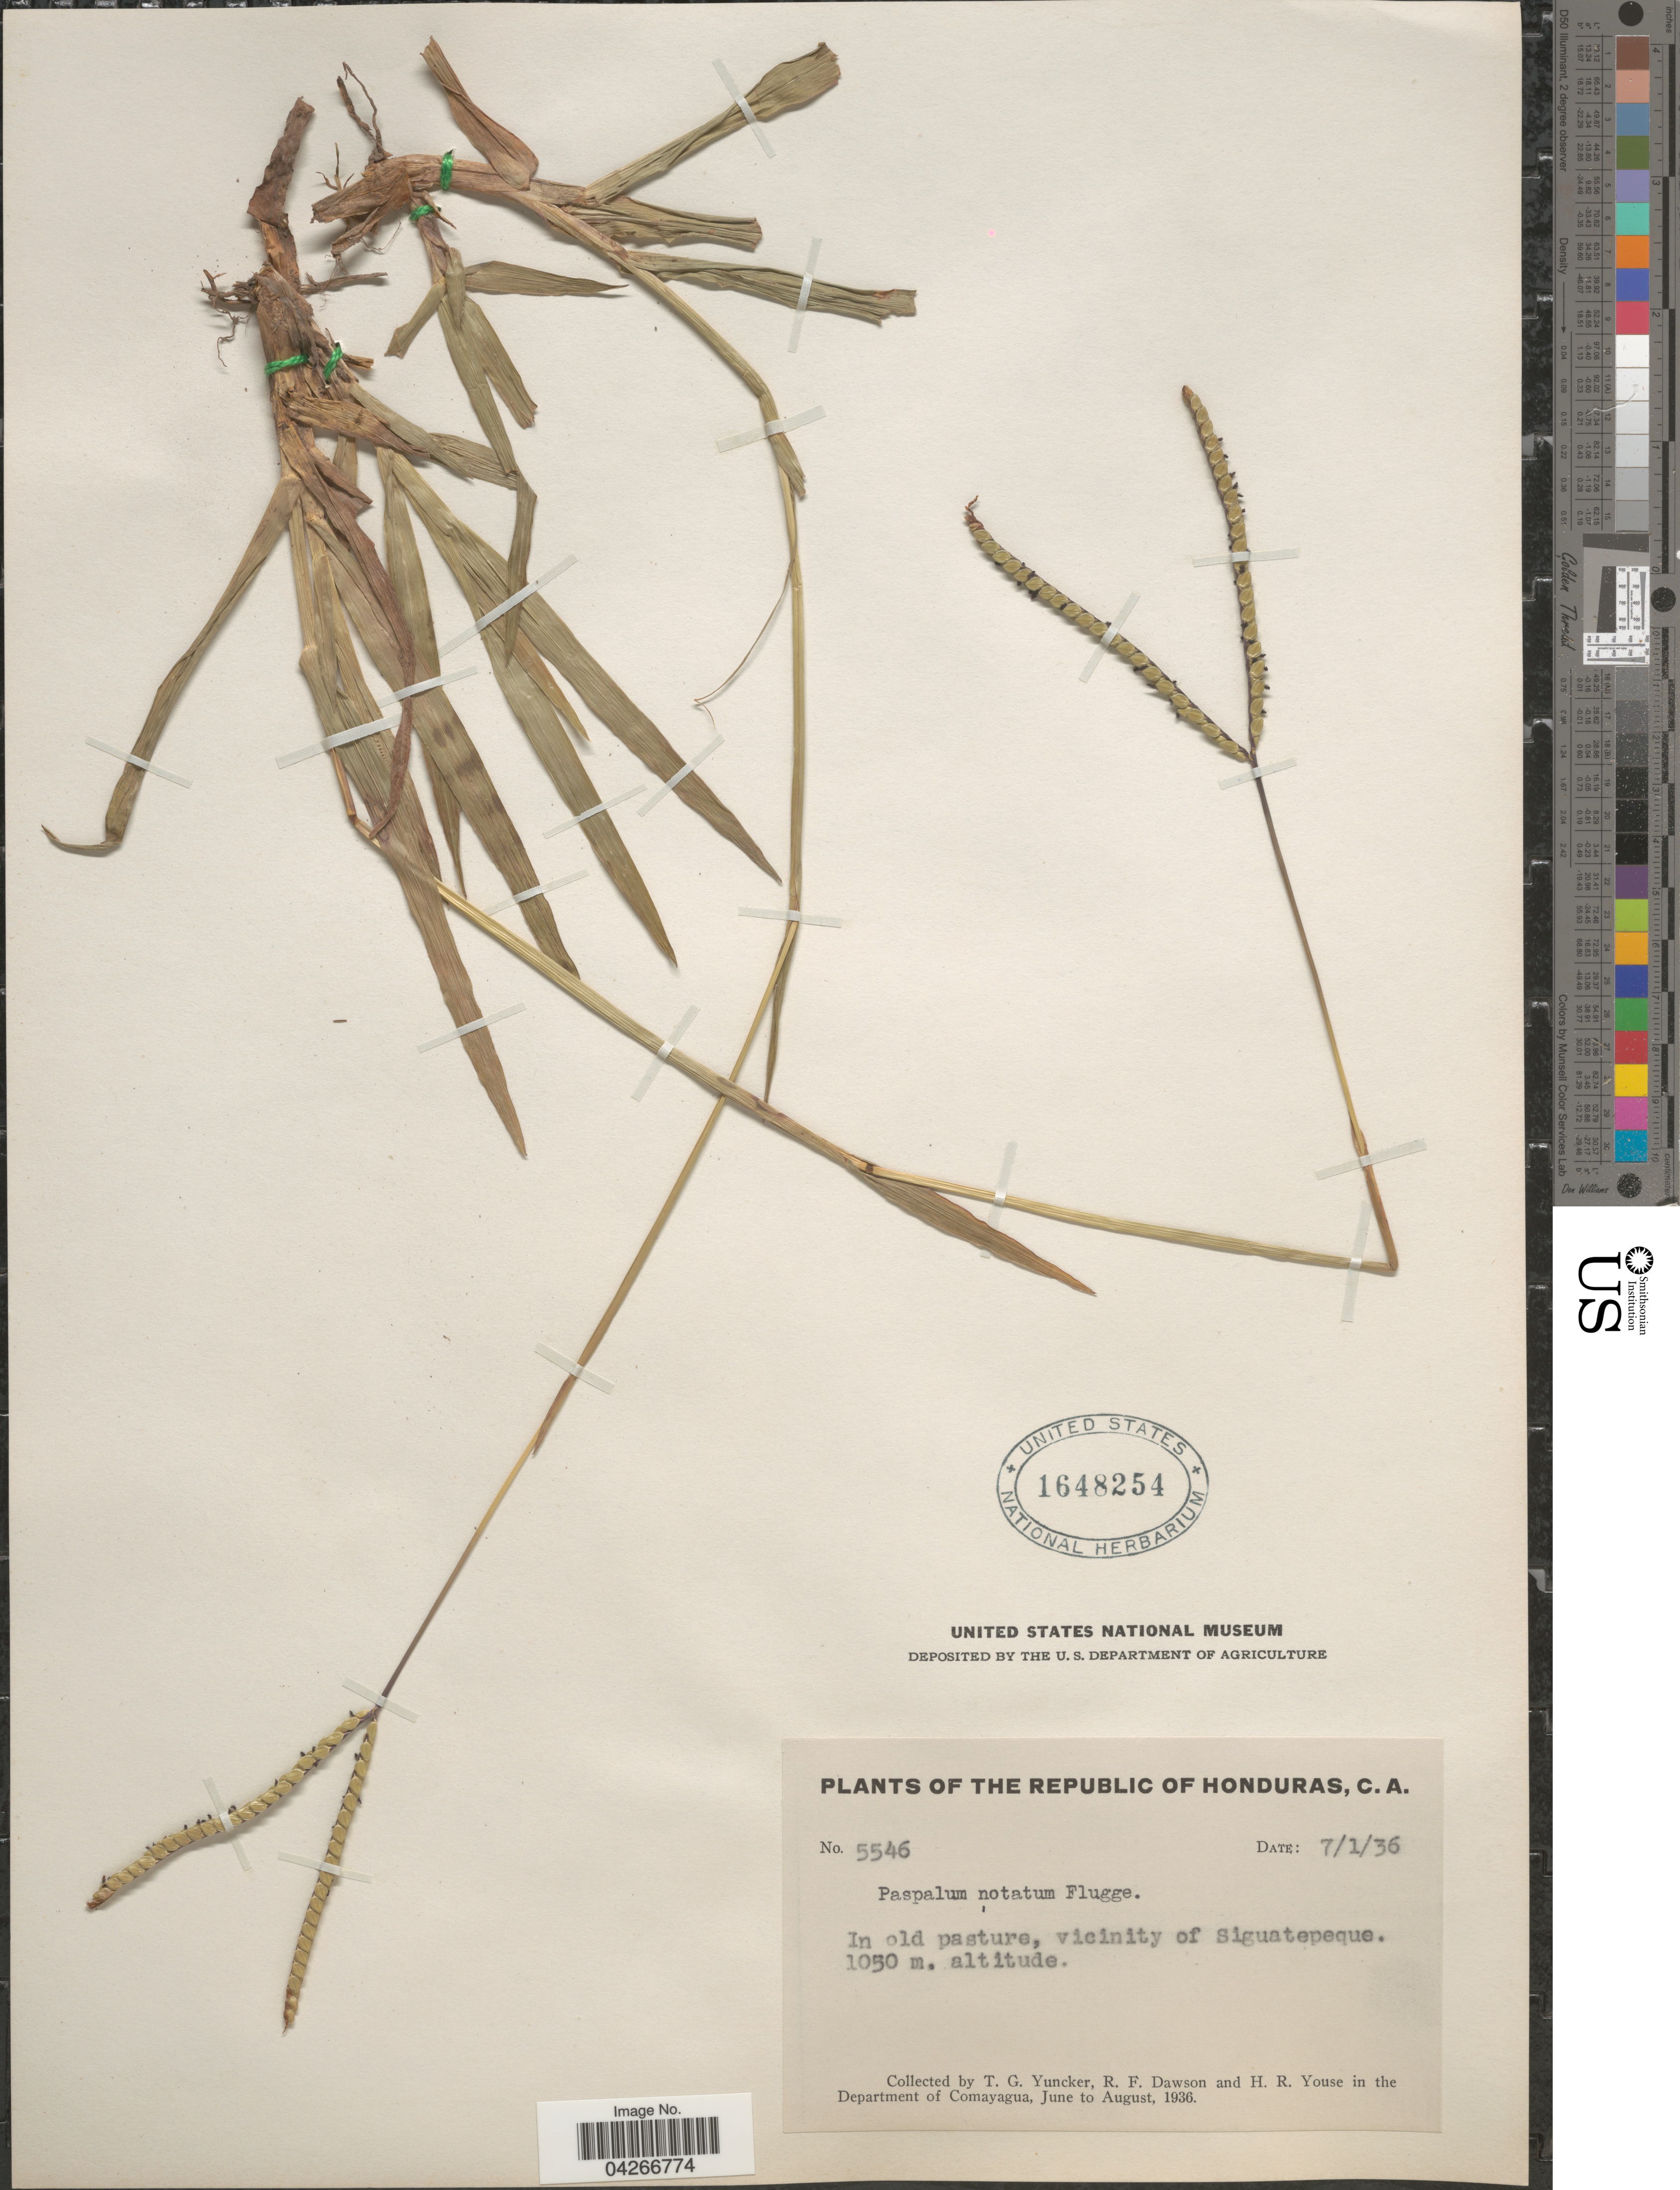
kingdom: Plantae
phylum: Tracheophyta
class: Liliopsida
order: Poales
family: Poaceae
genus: Paspalum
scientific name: Paspalum notatum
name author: Flüggé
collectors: T. G. Yuncker, R. F. Dawson & H. Youse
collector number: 5546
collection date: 1936-01-07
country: Honduras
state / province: Comayagua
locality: In old pasture, vicinity of Siguatepeque. In the Department of Comayagua.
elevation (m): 1050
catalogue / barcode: US 1648254